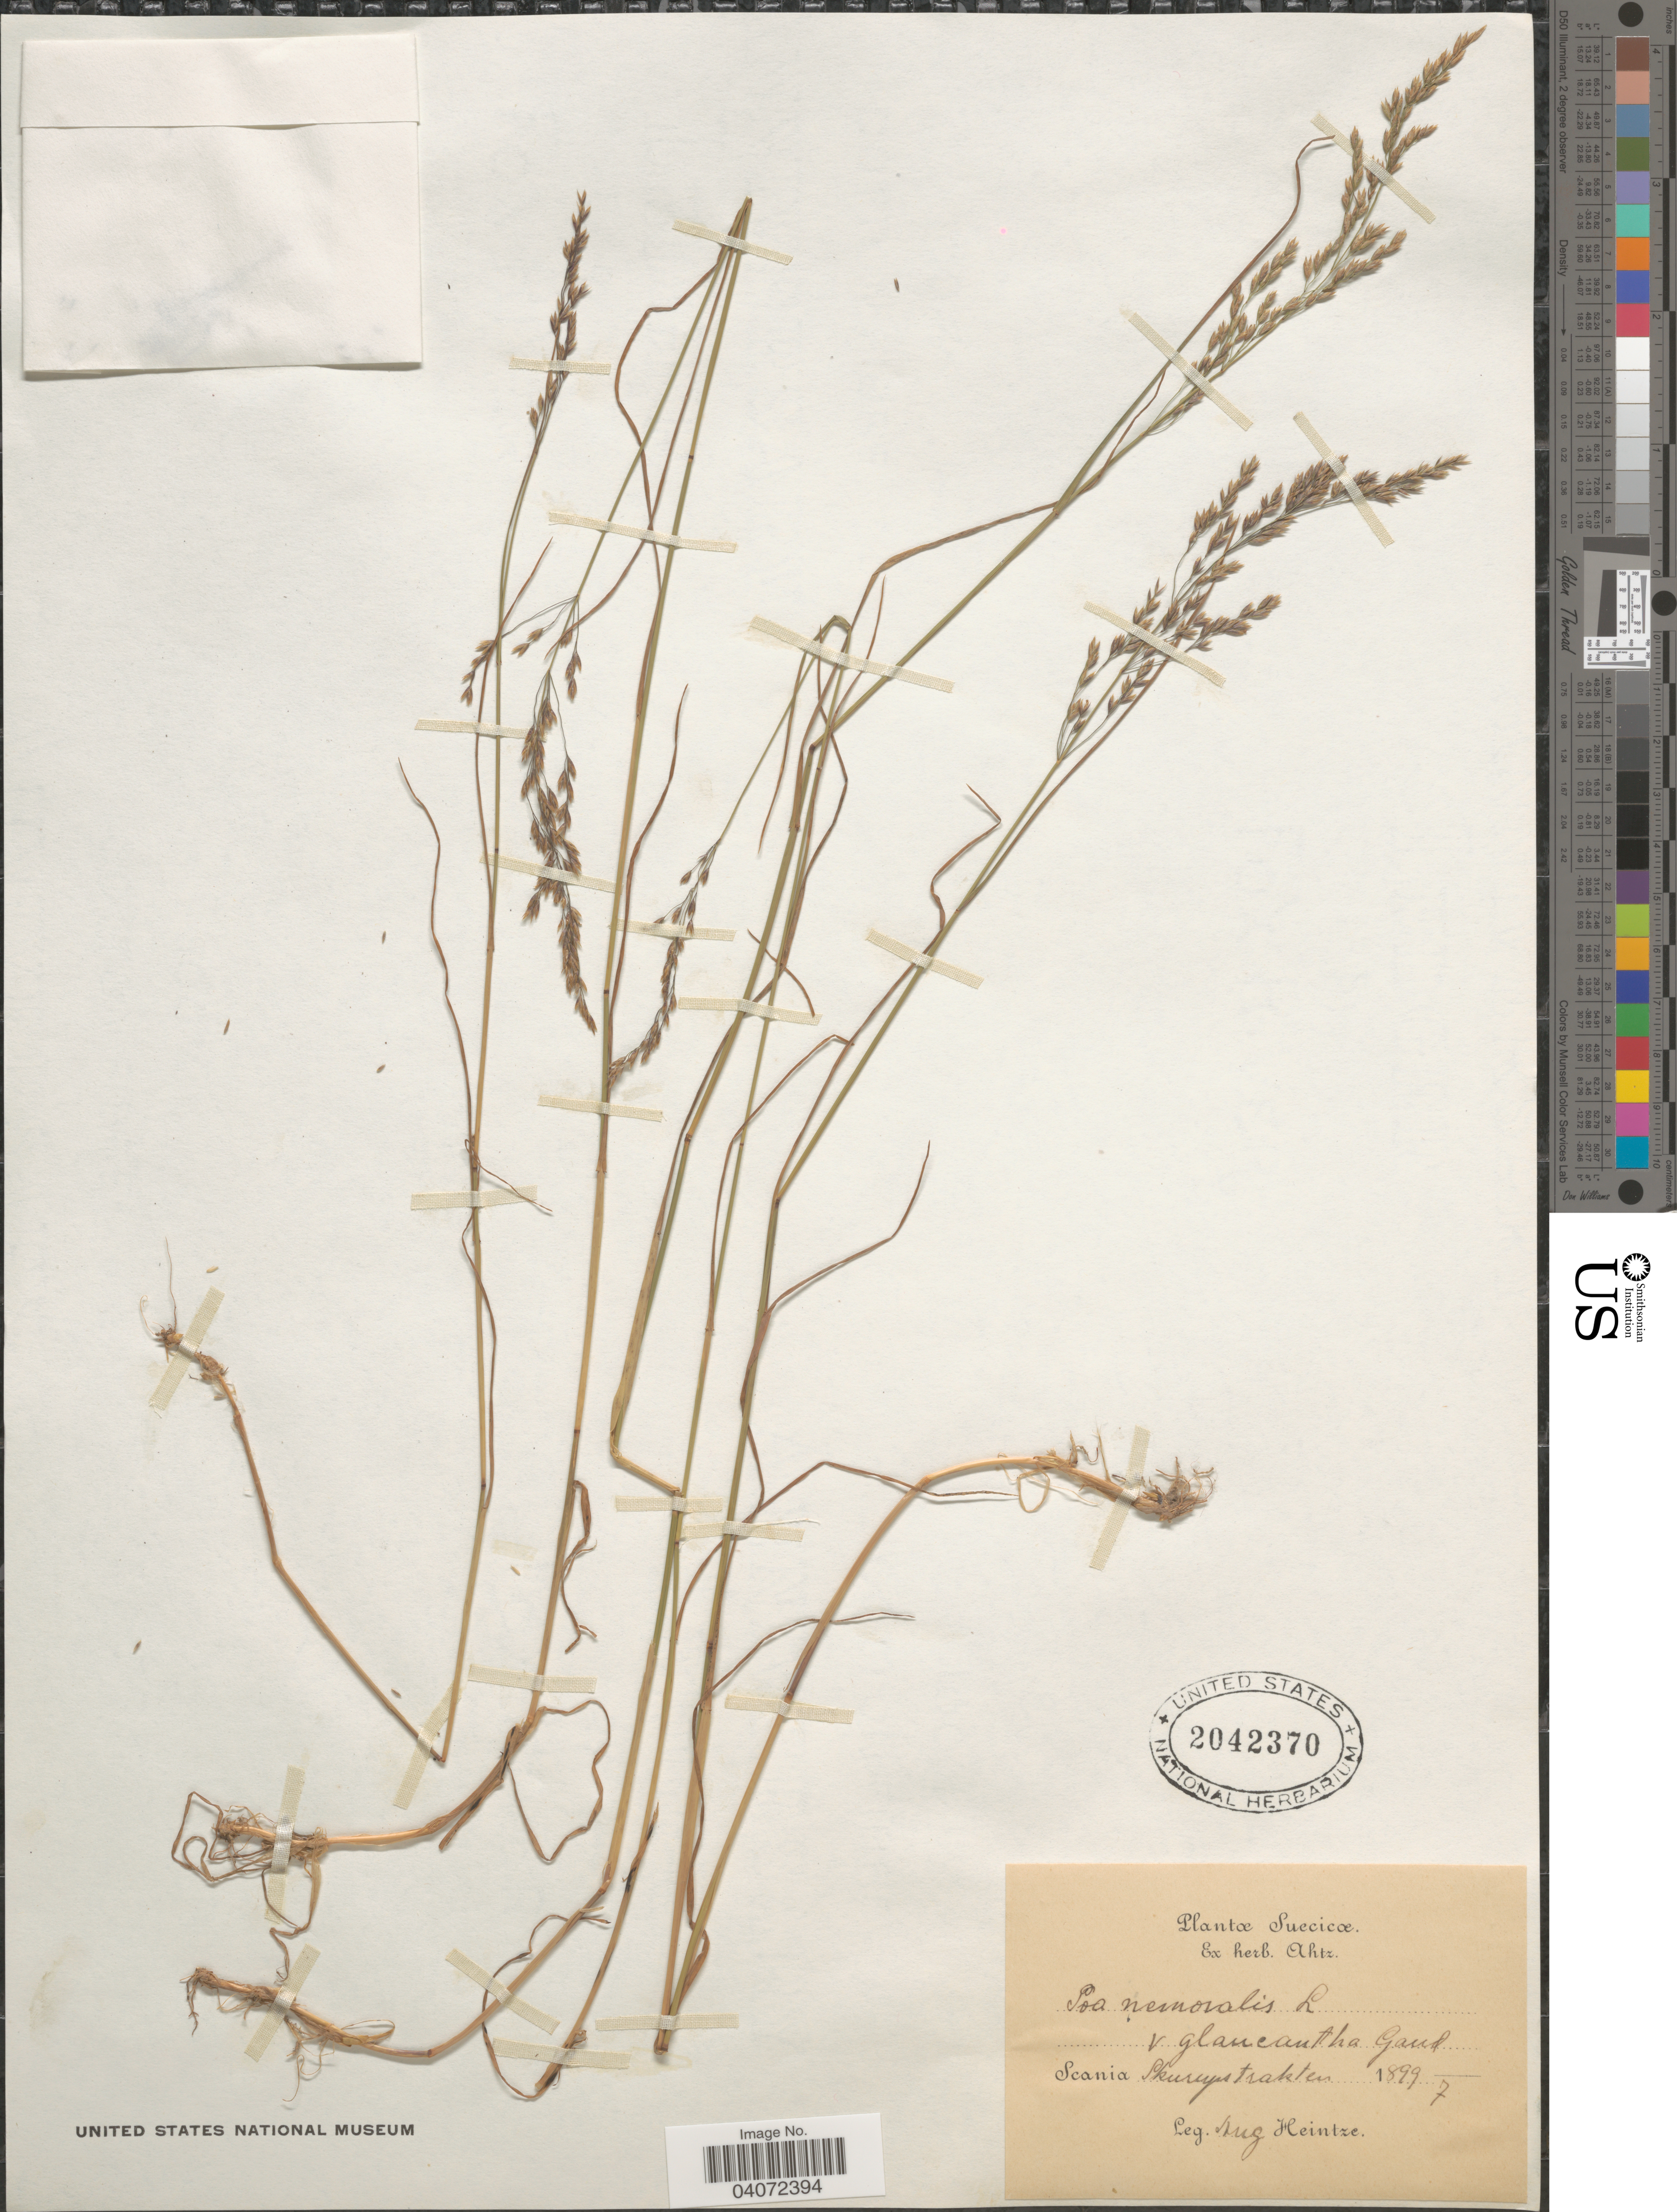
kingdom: Plantae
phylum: Tracheophyta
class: Liliopsida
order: Poales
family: Poaceae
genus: Poa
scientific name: Poa nemoralis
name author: L.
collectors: A. Heintze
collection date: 1899-07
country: Sweden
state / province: Skåne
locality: Suecicæ. Scania Skurupsocken.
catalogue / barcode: US 2042370